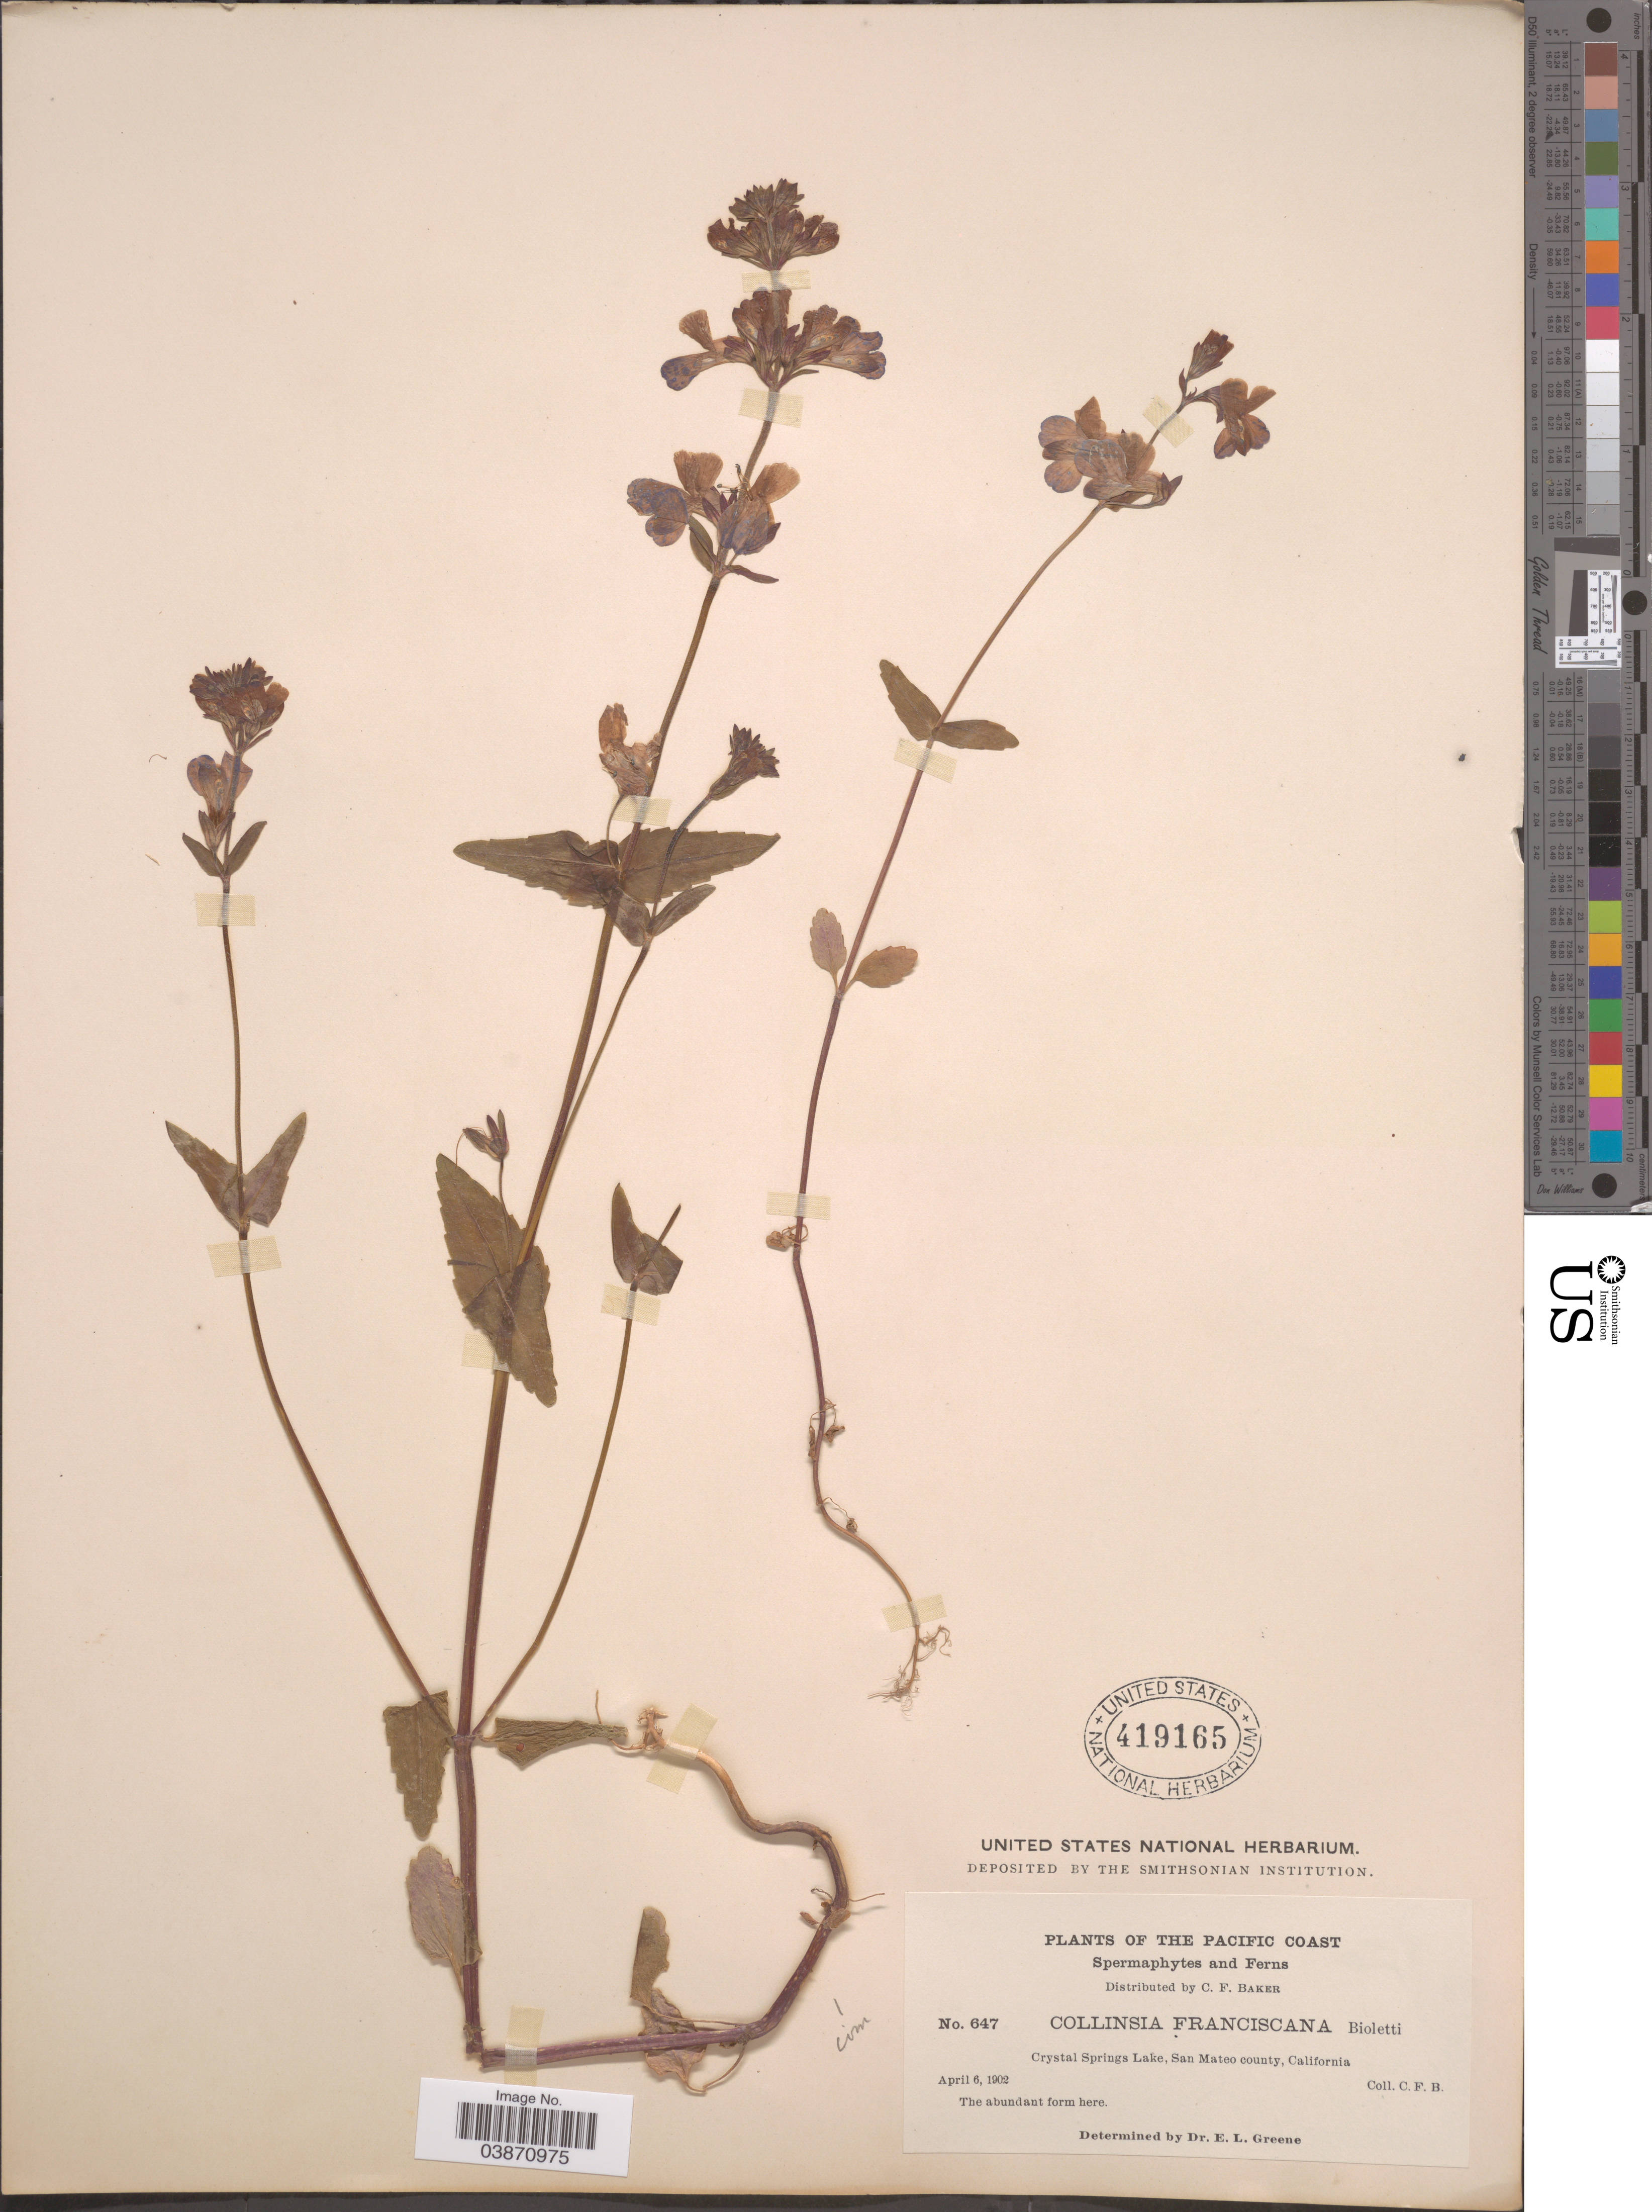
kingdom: Plantae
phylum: Tracheophyta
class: Magnoliopsida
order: Lamiales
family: Plantaginaceae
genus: Collinsia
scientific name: Collinsia franciscana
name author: Bioletti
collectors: C. F. Baker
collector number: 647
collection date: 1902-04-06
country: United States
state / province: California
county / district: San Mateo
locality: The Pacific Coast. Crystal Springs Lake, San Mateo county.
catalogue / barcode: US 419165